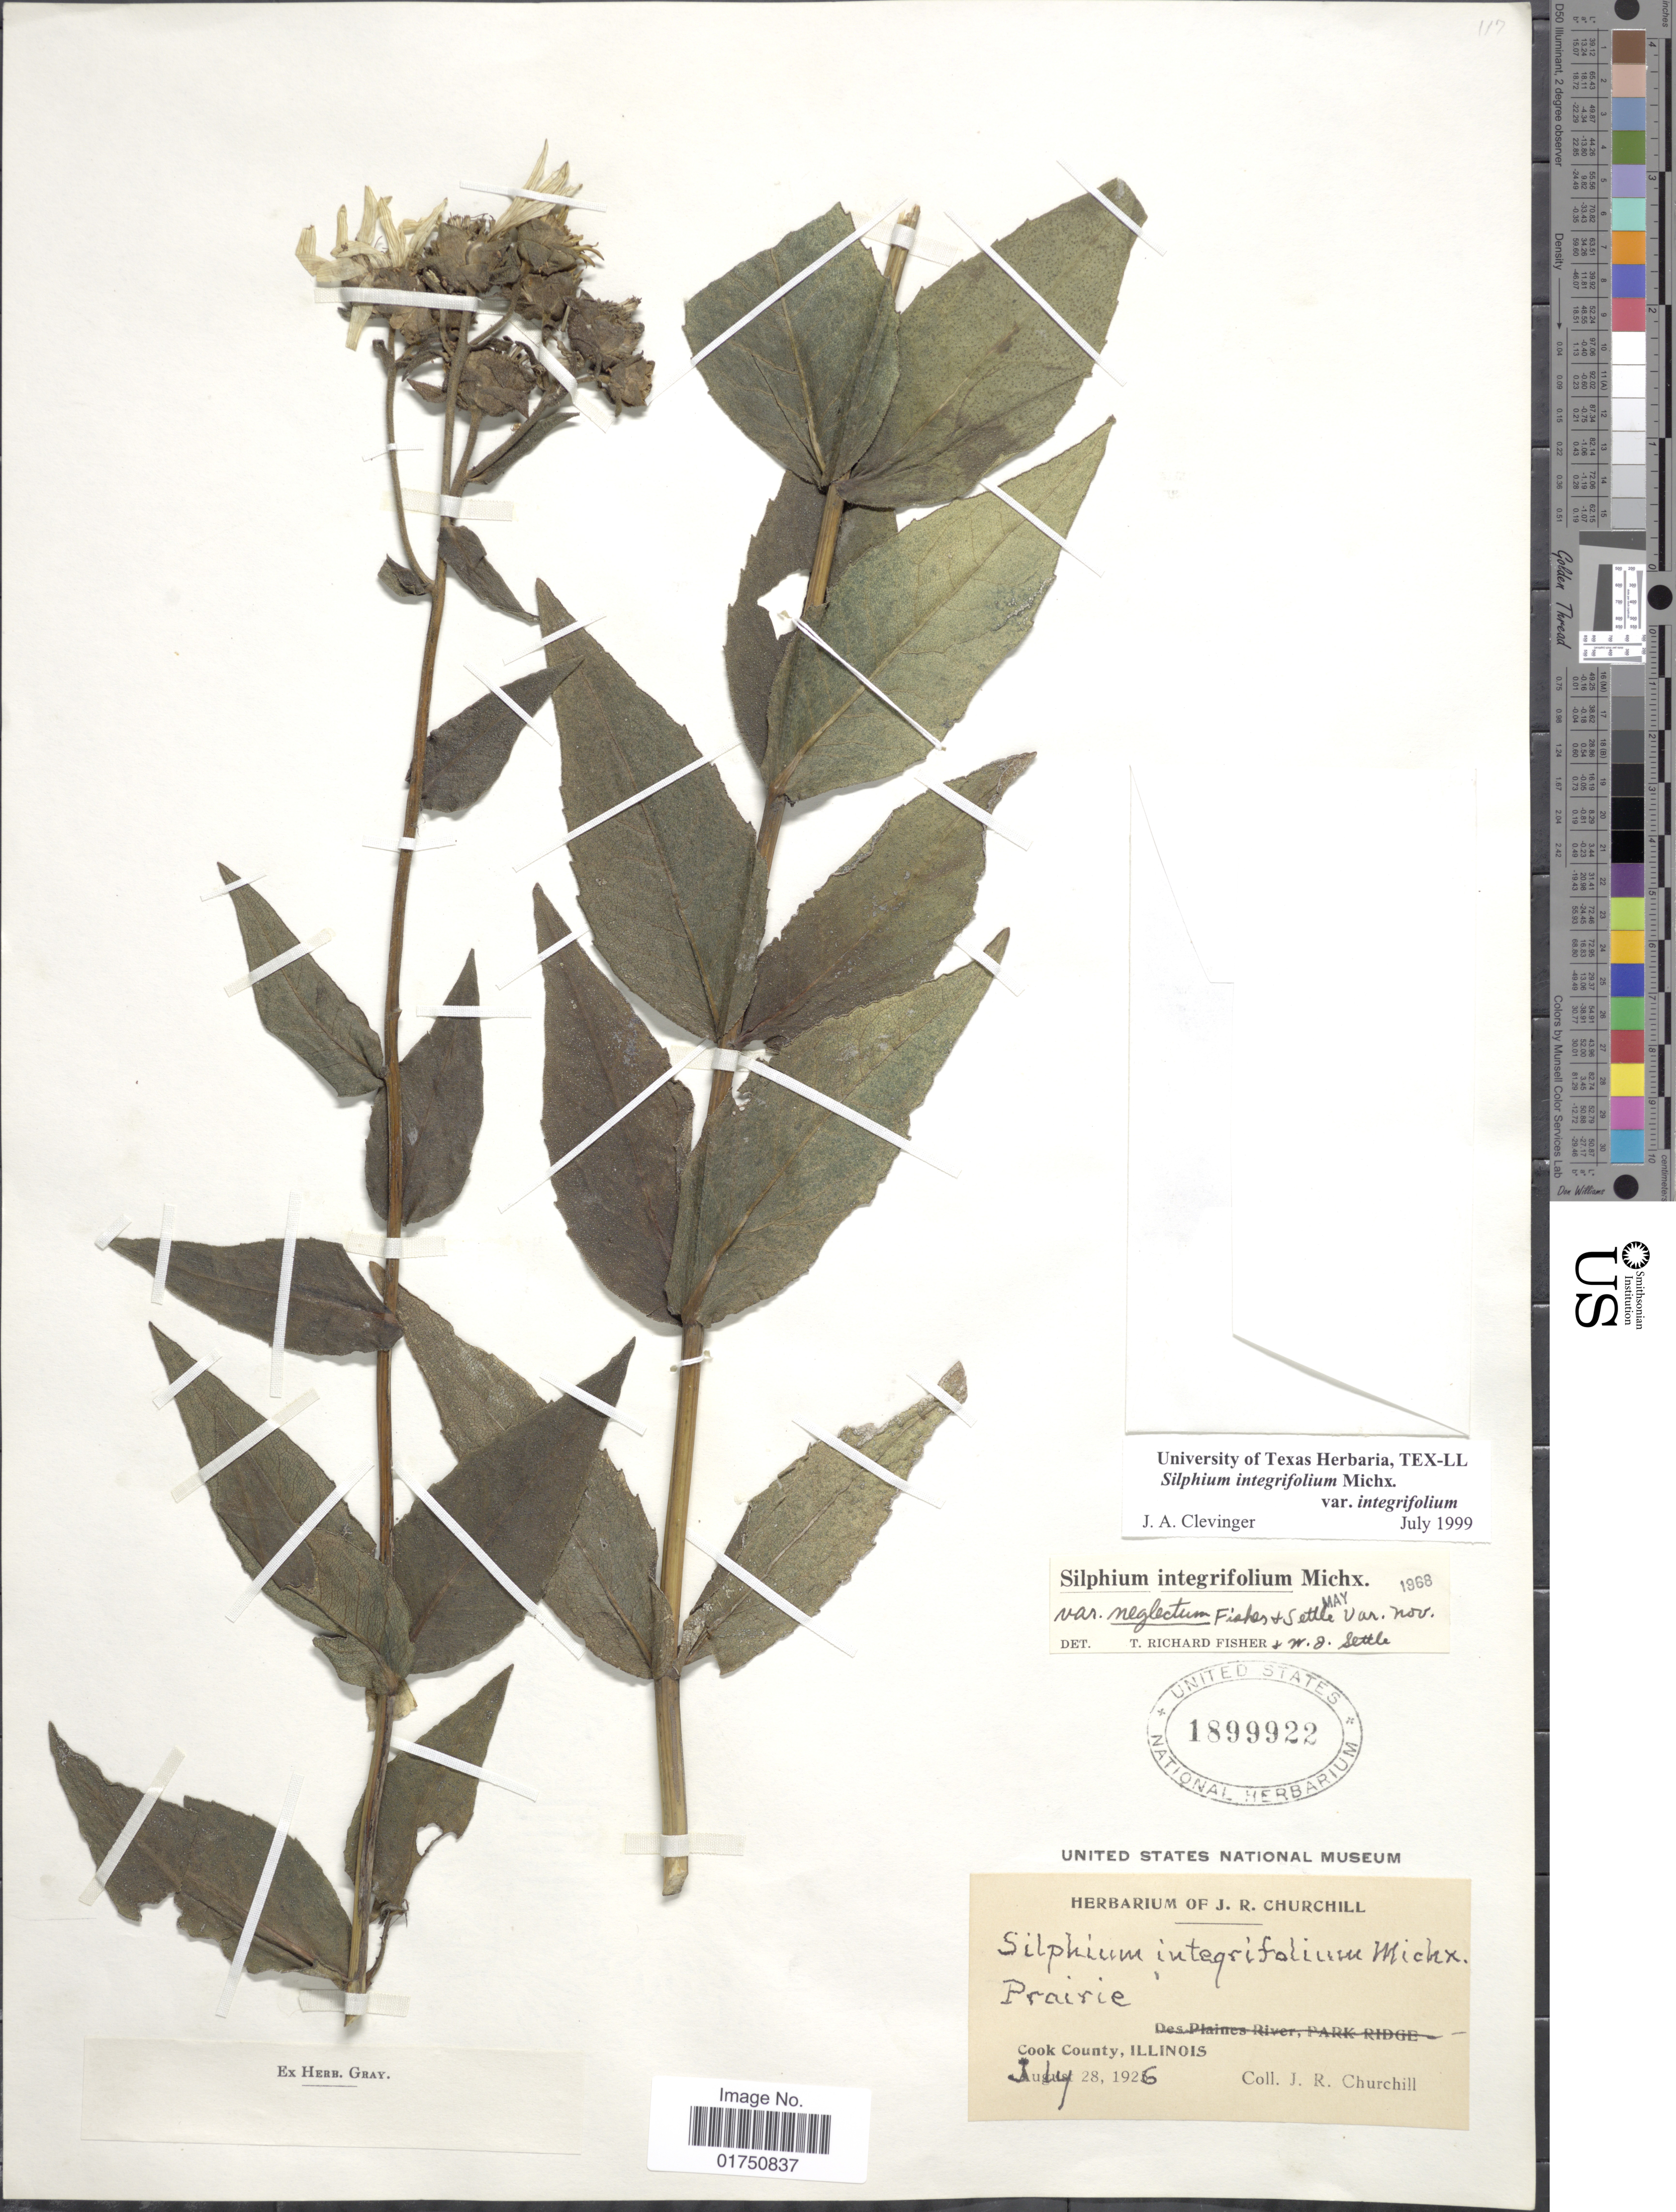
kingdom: Plantae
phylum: Tracheophyta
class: Magnoliopsida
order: Asterales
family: Asteraceae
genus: Silphium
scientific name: Silphium integrifolium var. integrifolium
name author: Michx.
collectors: J. Churchill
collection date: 1926-07-28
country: United States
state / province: Illinois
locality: Prairie, Cook County, Illinois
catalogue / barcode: US 1899922